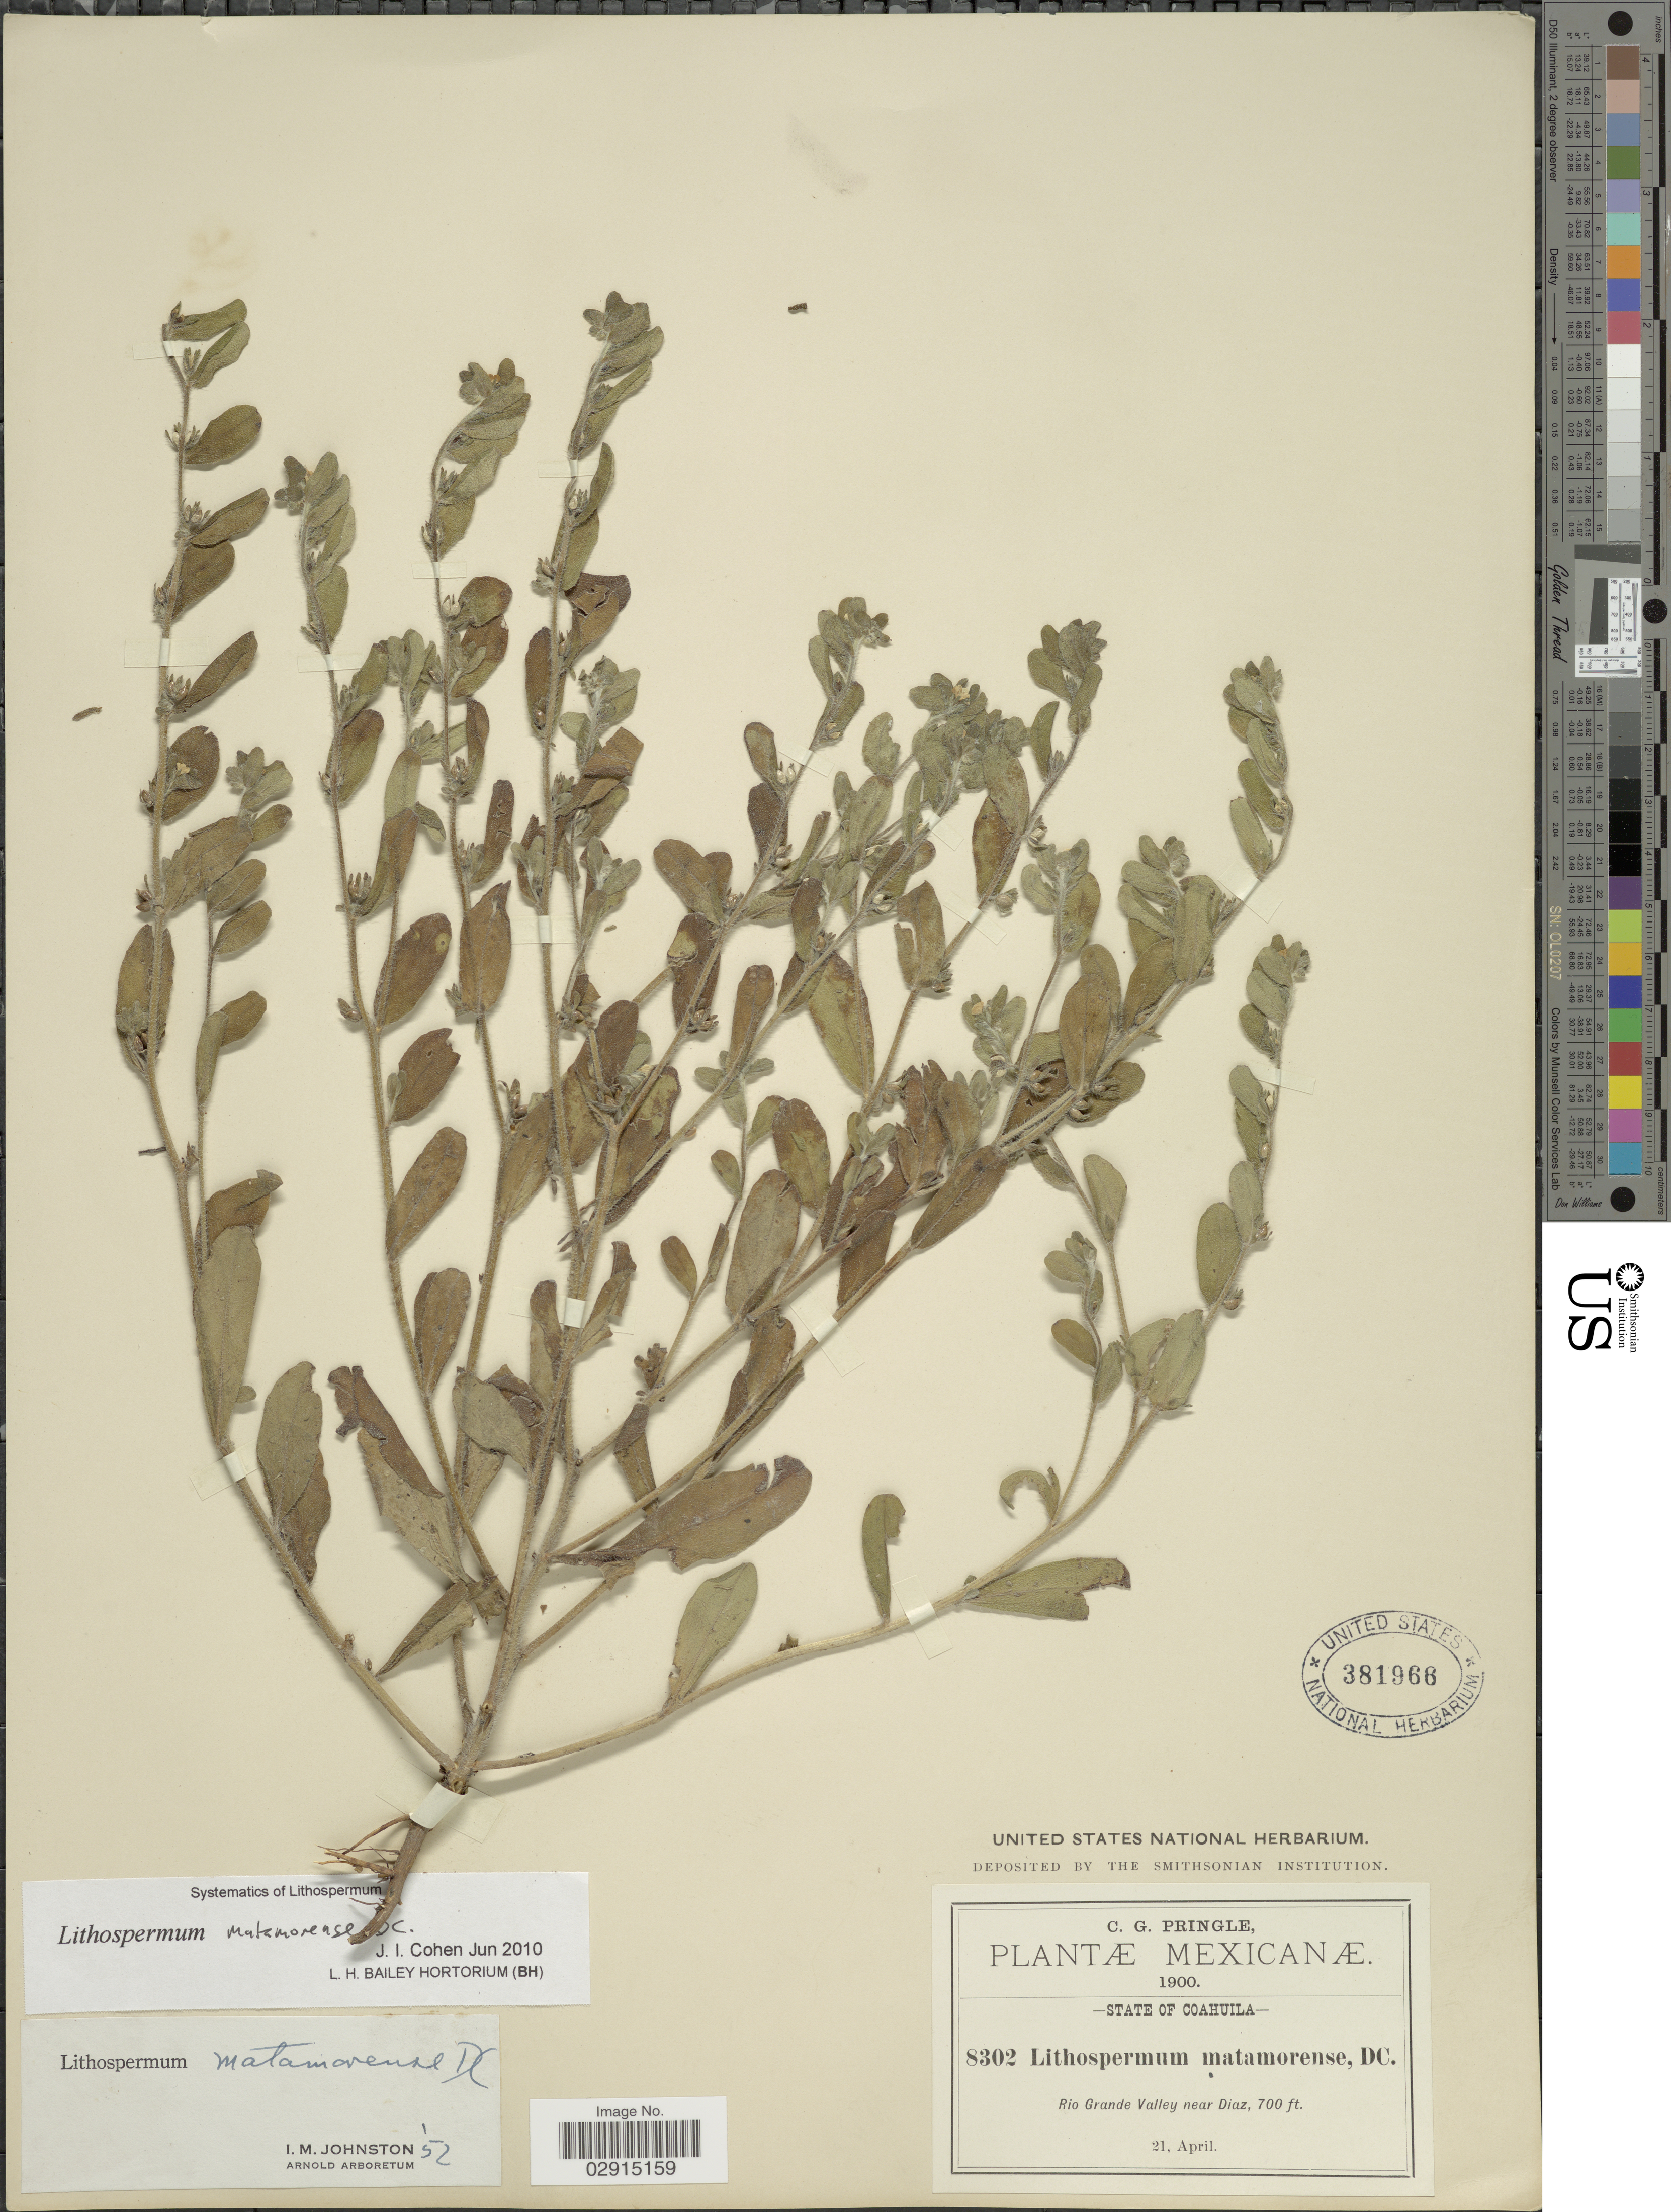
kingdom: Plantae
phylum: Tracheophyta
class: Magnoliopsida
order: Boraginales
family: Boraginaceae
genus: Lithospermum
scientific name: Lithospermum matamorense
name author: A. DC. in DC.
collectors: C. G. Pringle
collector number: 8302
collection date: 1900-04-21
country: Mexico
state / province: Coahuila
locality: Rio Grande Valley near Diaz.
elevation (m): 213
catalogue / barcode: US 381968